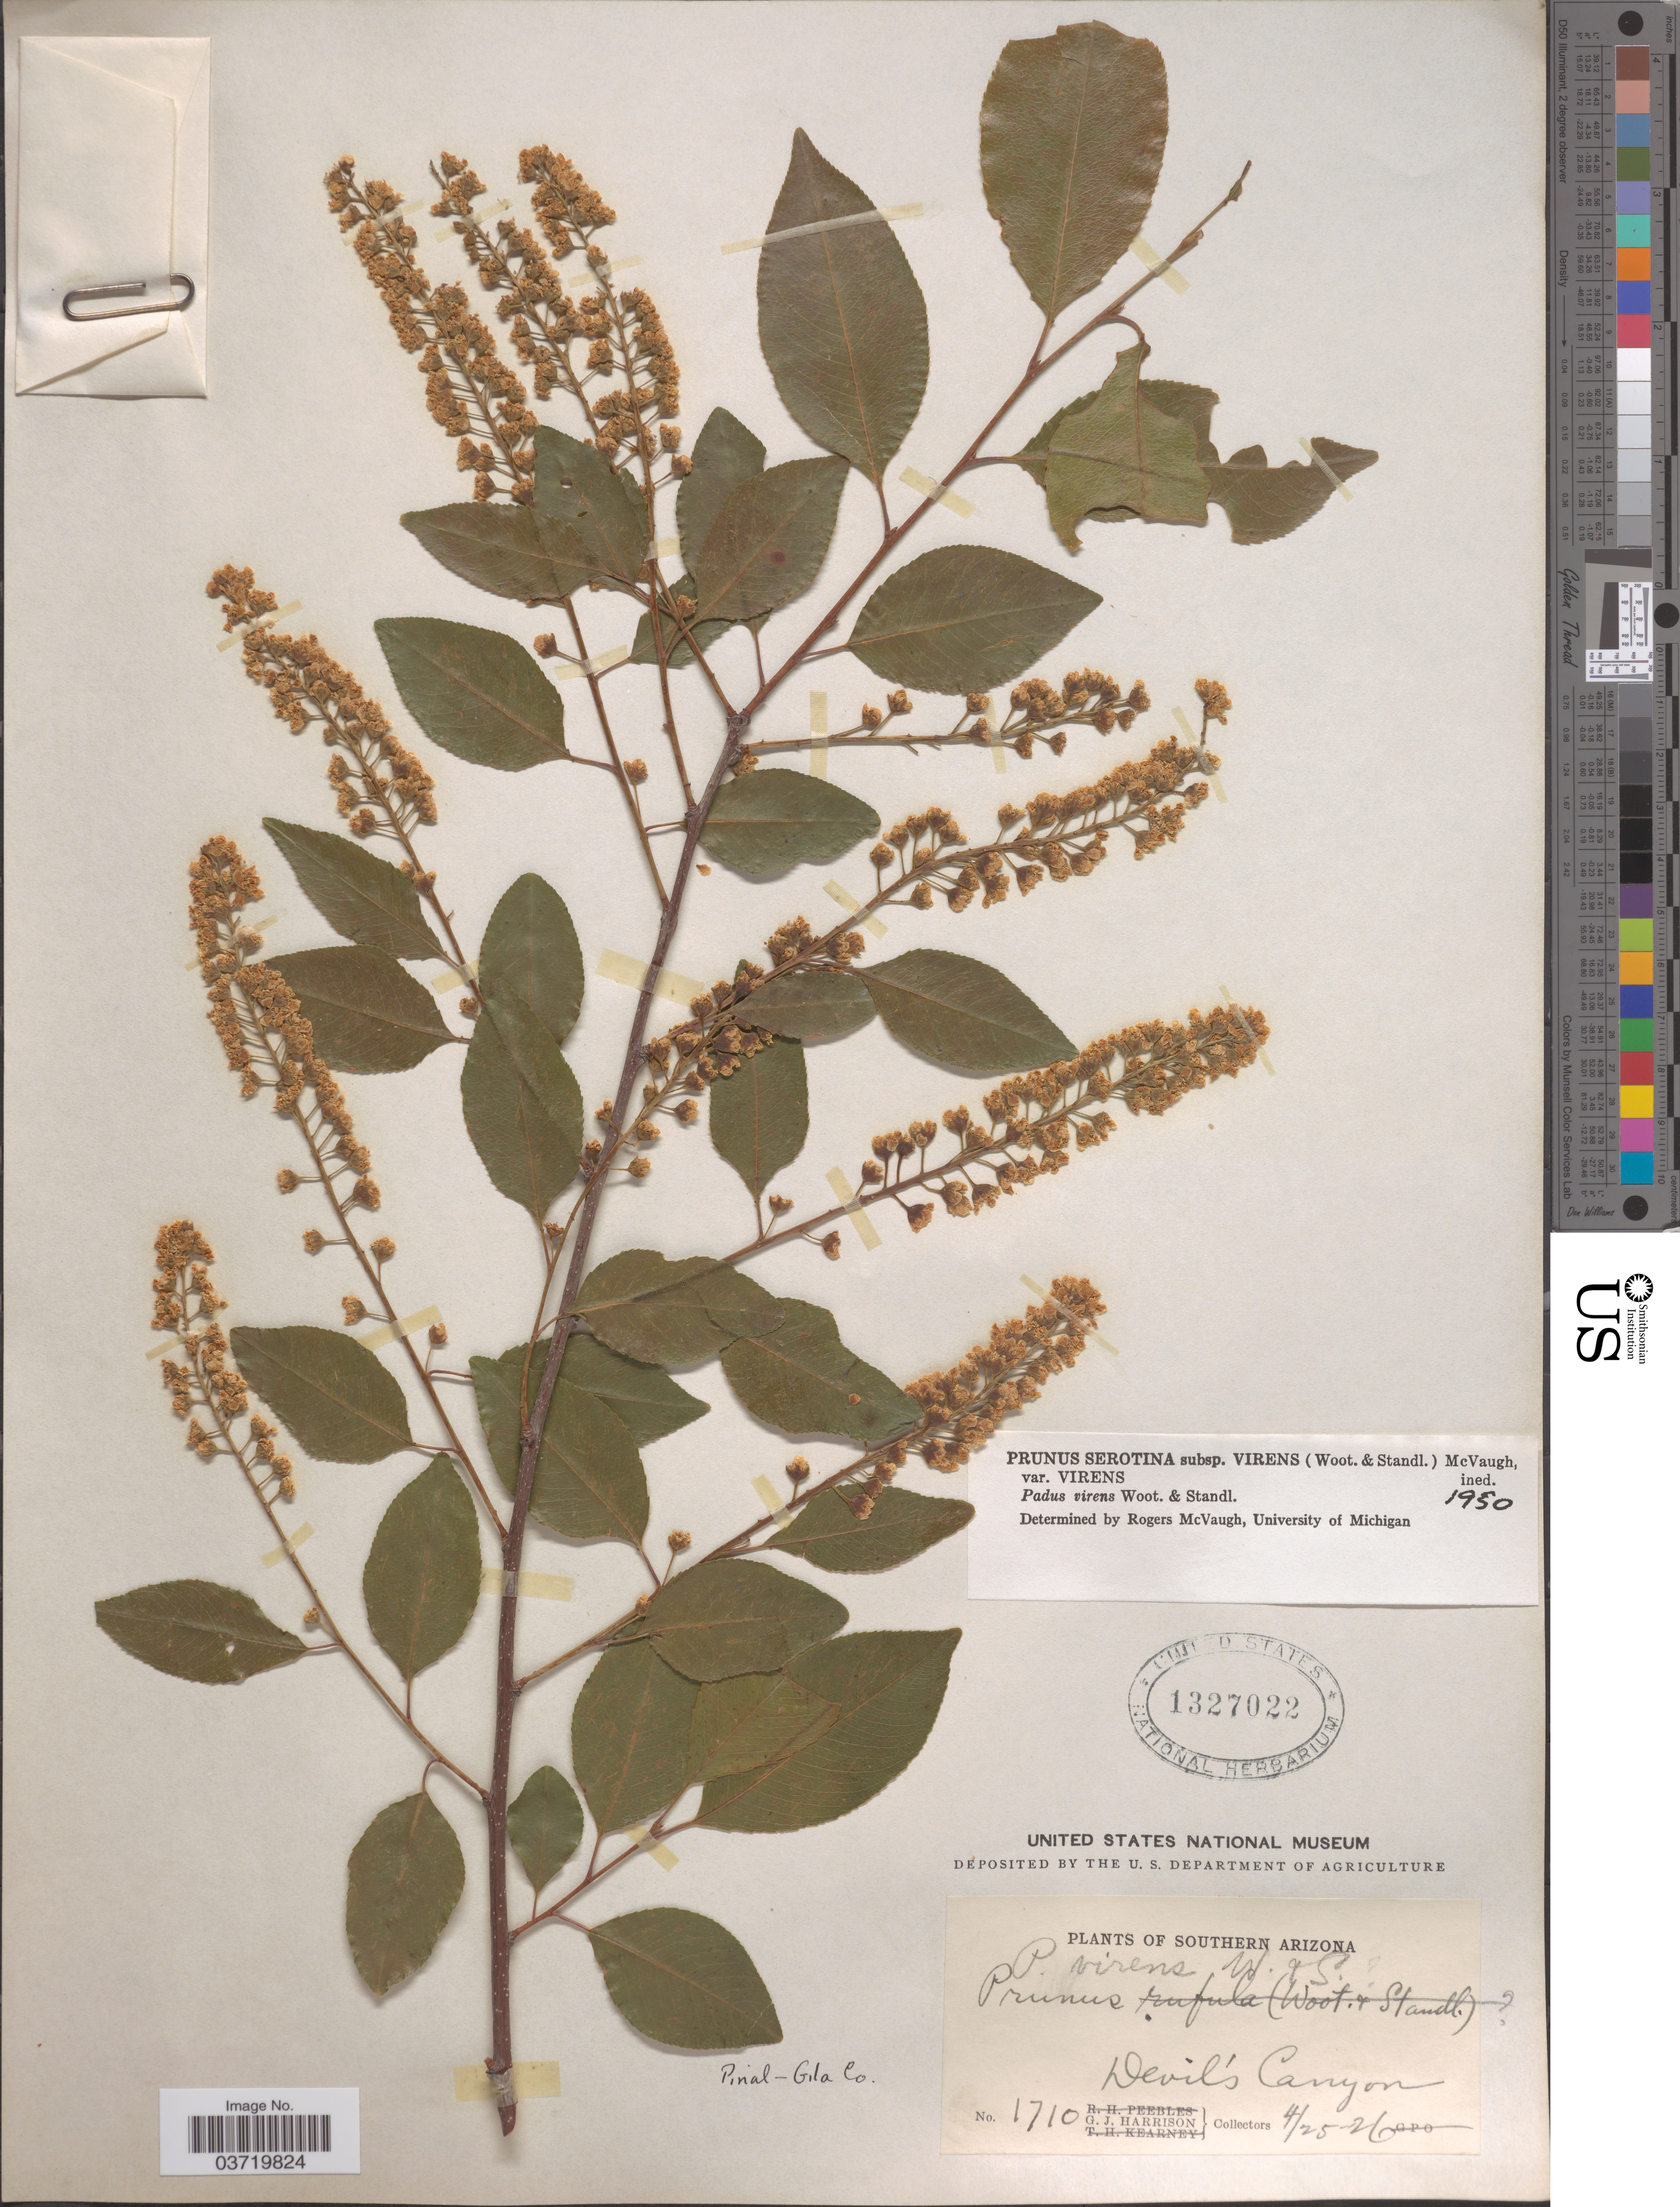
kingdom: Plantae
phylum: Tracheophyta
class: Magnoliopsida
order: Rosales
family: Rosaceae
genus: Prunus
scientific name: Prunus serotina var. rufula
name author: (Wooton & Standl.) McVaugh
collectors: G. J. Harrison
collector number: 1710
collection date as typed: Transcribed d/m/y: 25/4/26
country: United States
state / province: Arizona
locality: Southern Arizona. Devil's Canyon. Pinal-Gila Co.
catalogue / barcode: US 1327022